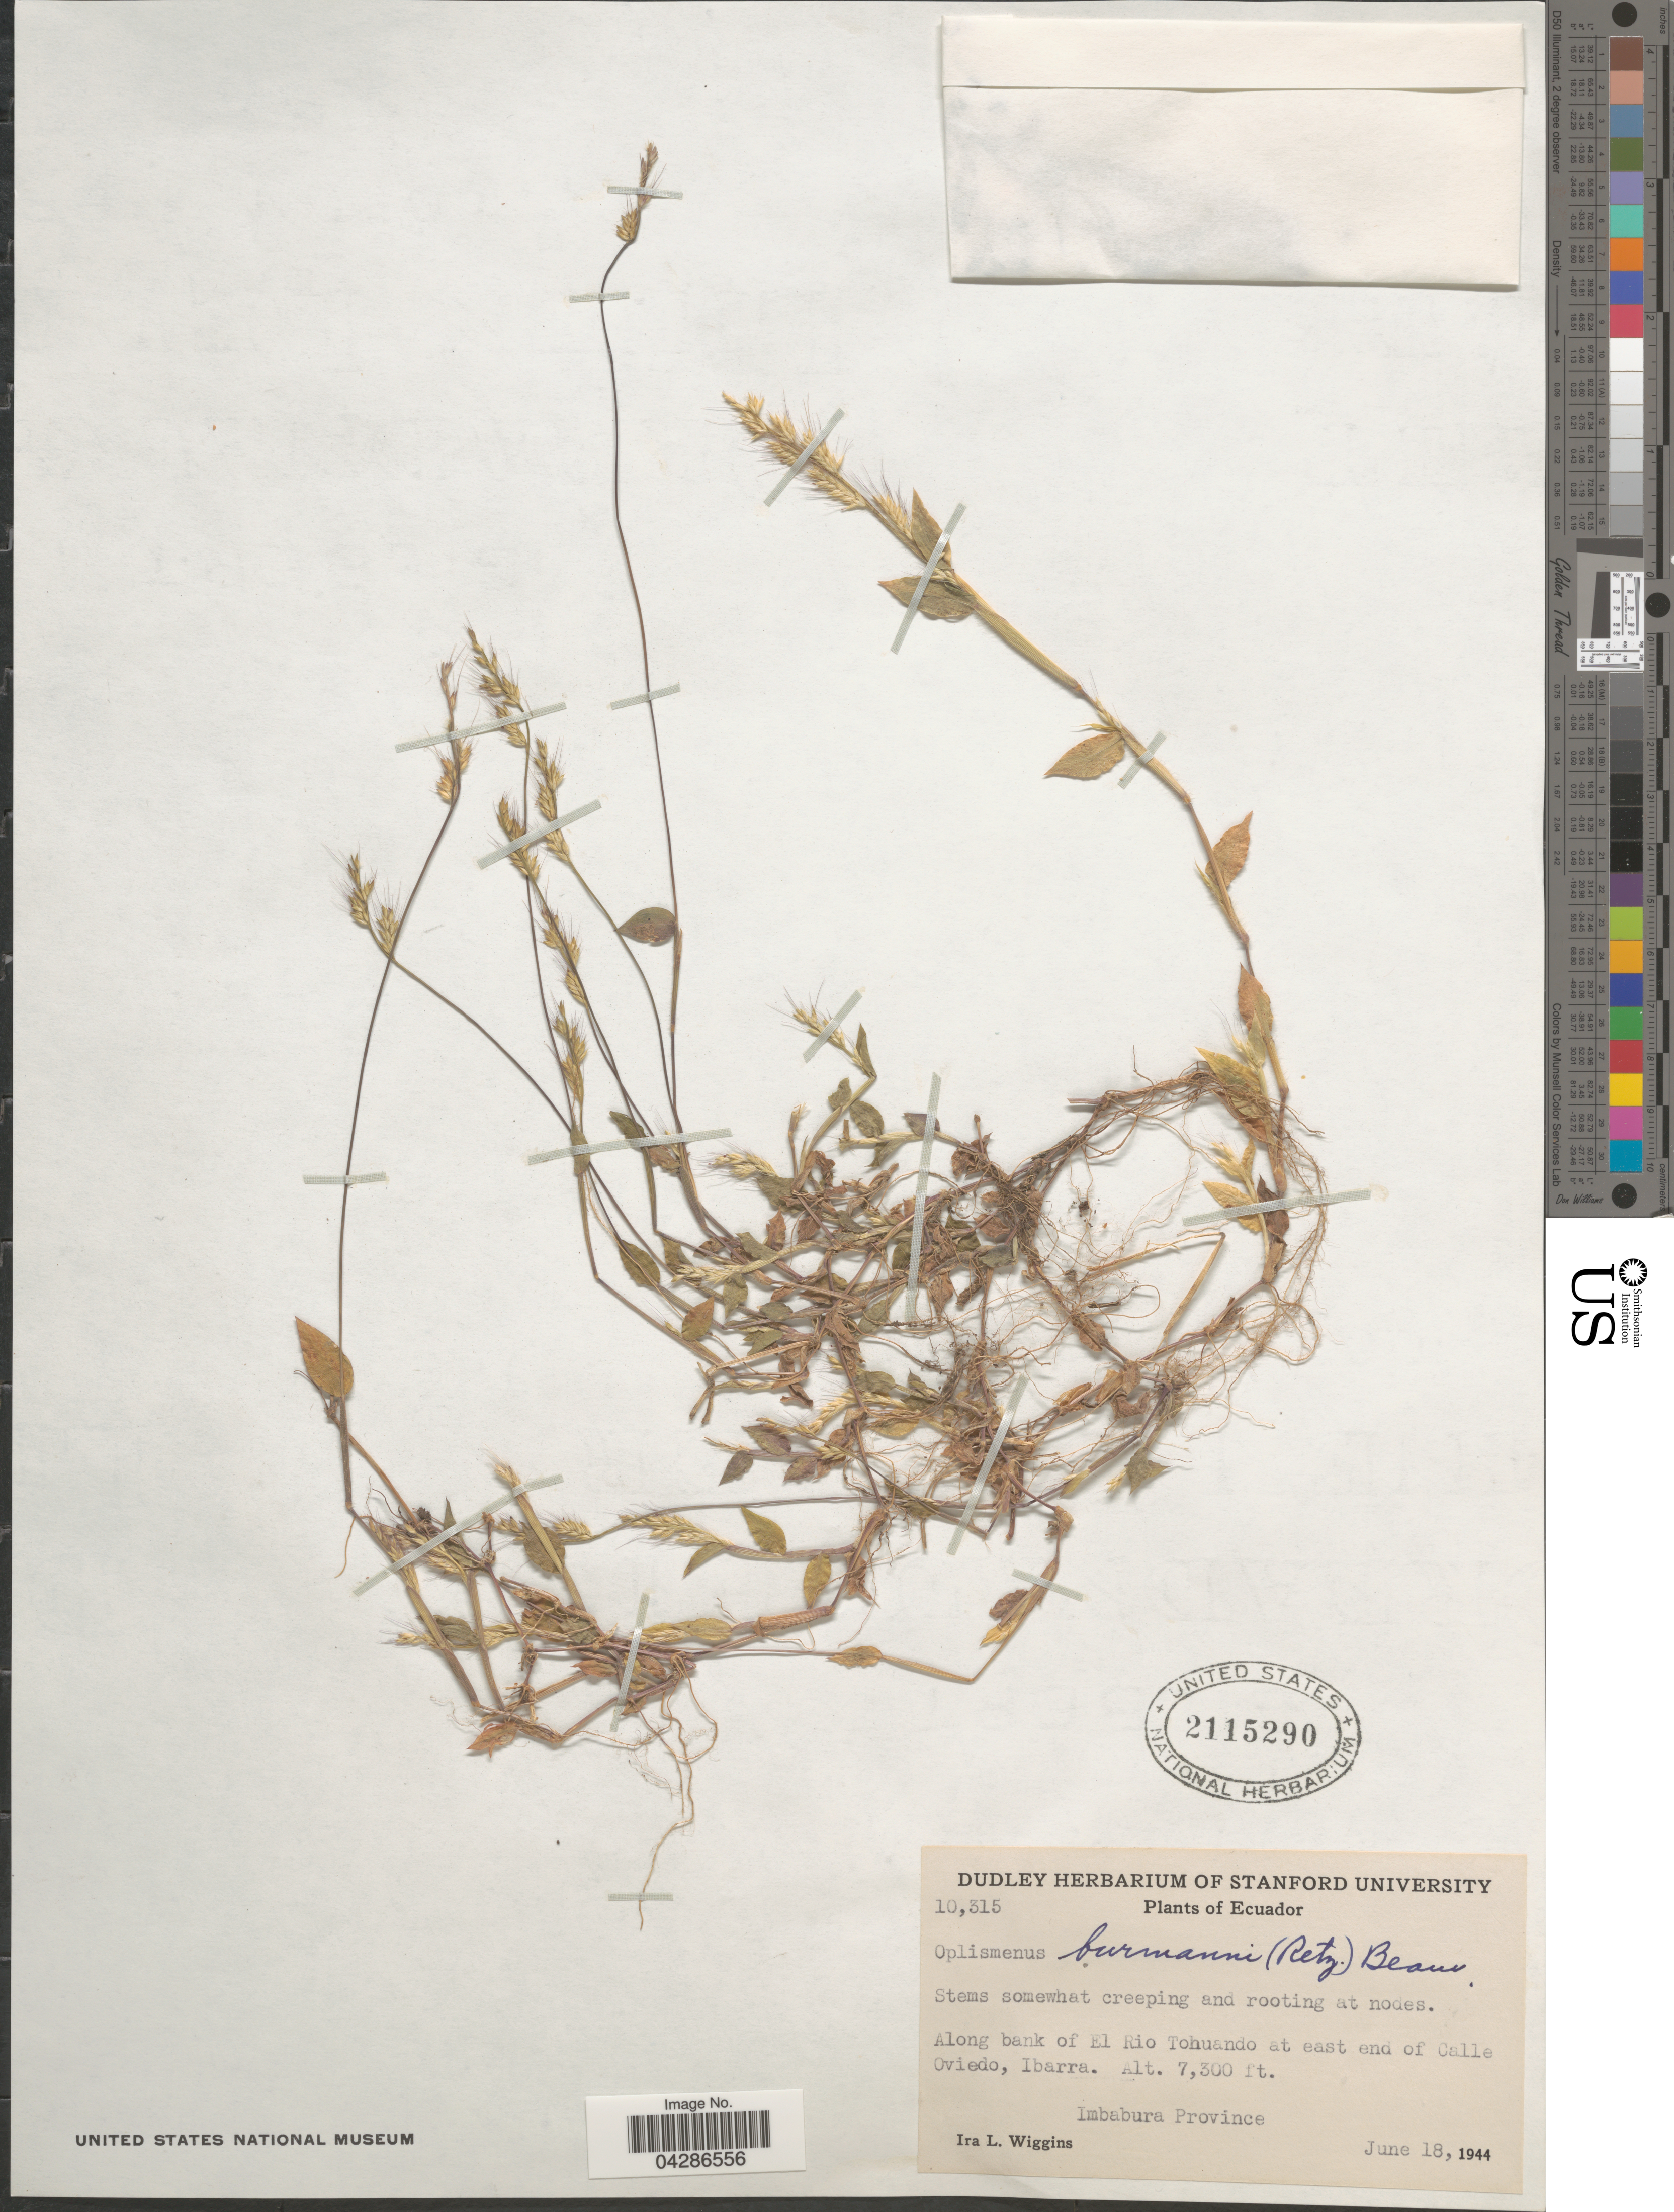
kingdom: Plantae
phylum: Tracheophyta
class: Liliopsida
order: Poales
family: Poaceae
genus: Oplismenus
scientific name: Oplismenus burmannii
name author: (Retz.) P. Beauv.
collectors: I. L. Wiggins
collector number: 10315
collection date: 1944-06-18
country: Ecuador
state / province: Imbabura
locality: Along bank of El Rio Tohuando at east end of Valle Oviedo, Ibarra.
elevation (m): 2225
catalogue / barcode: US 2115290